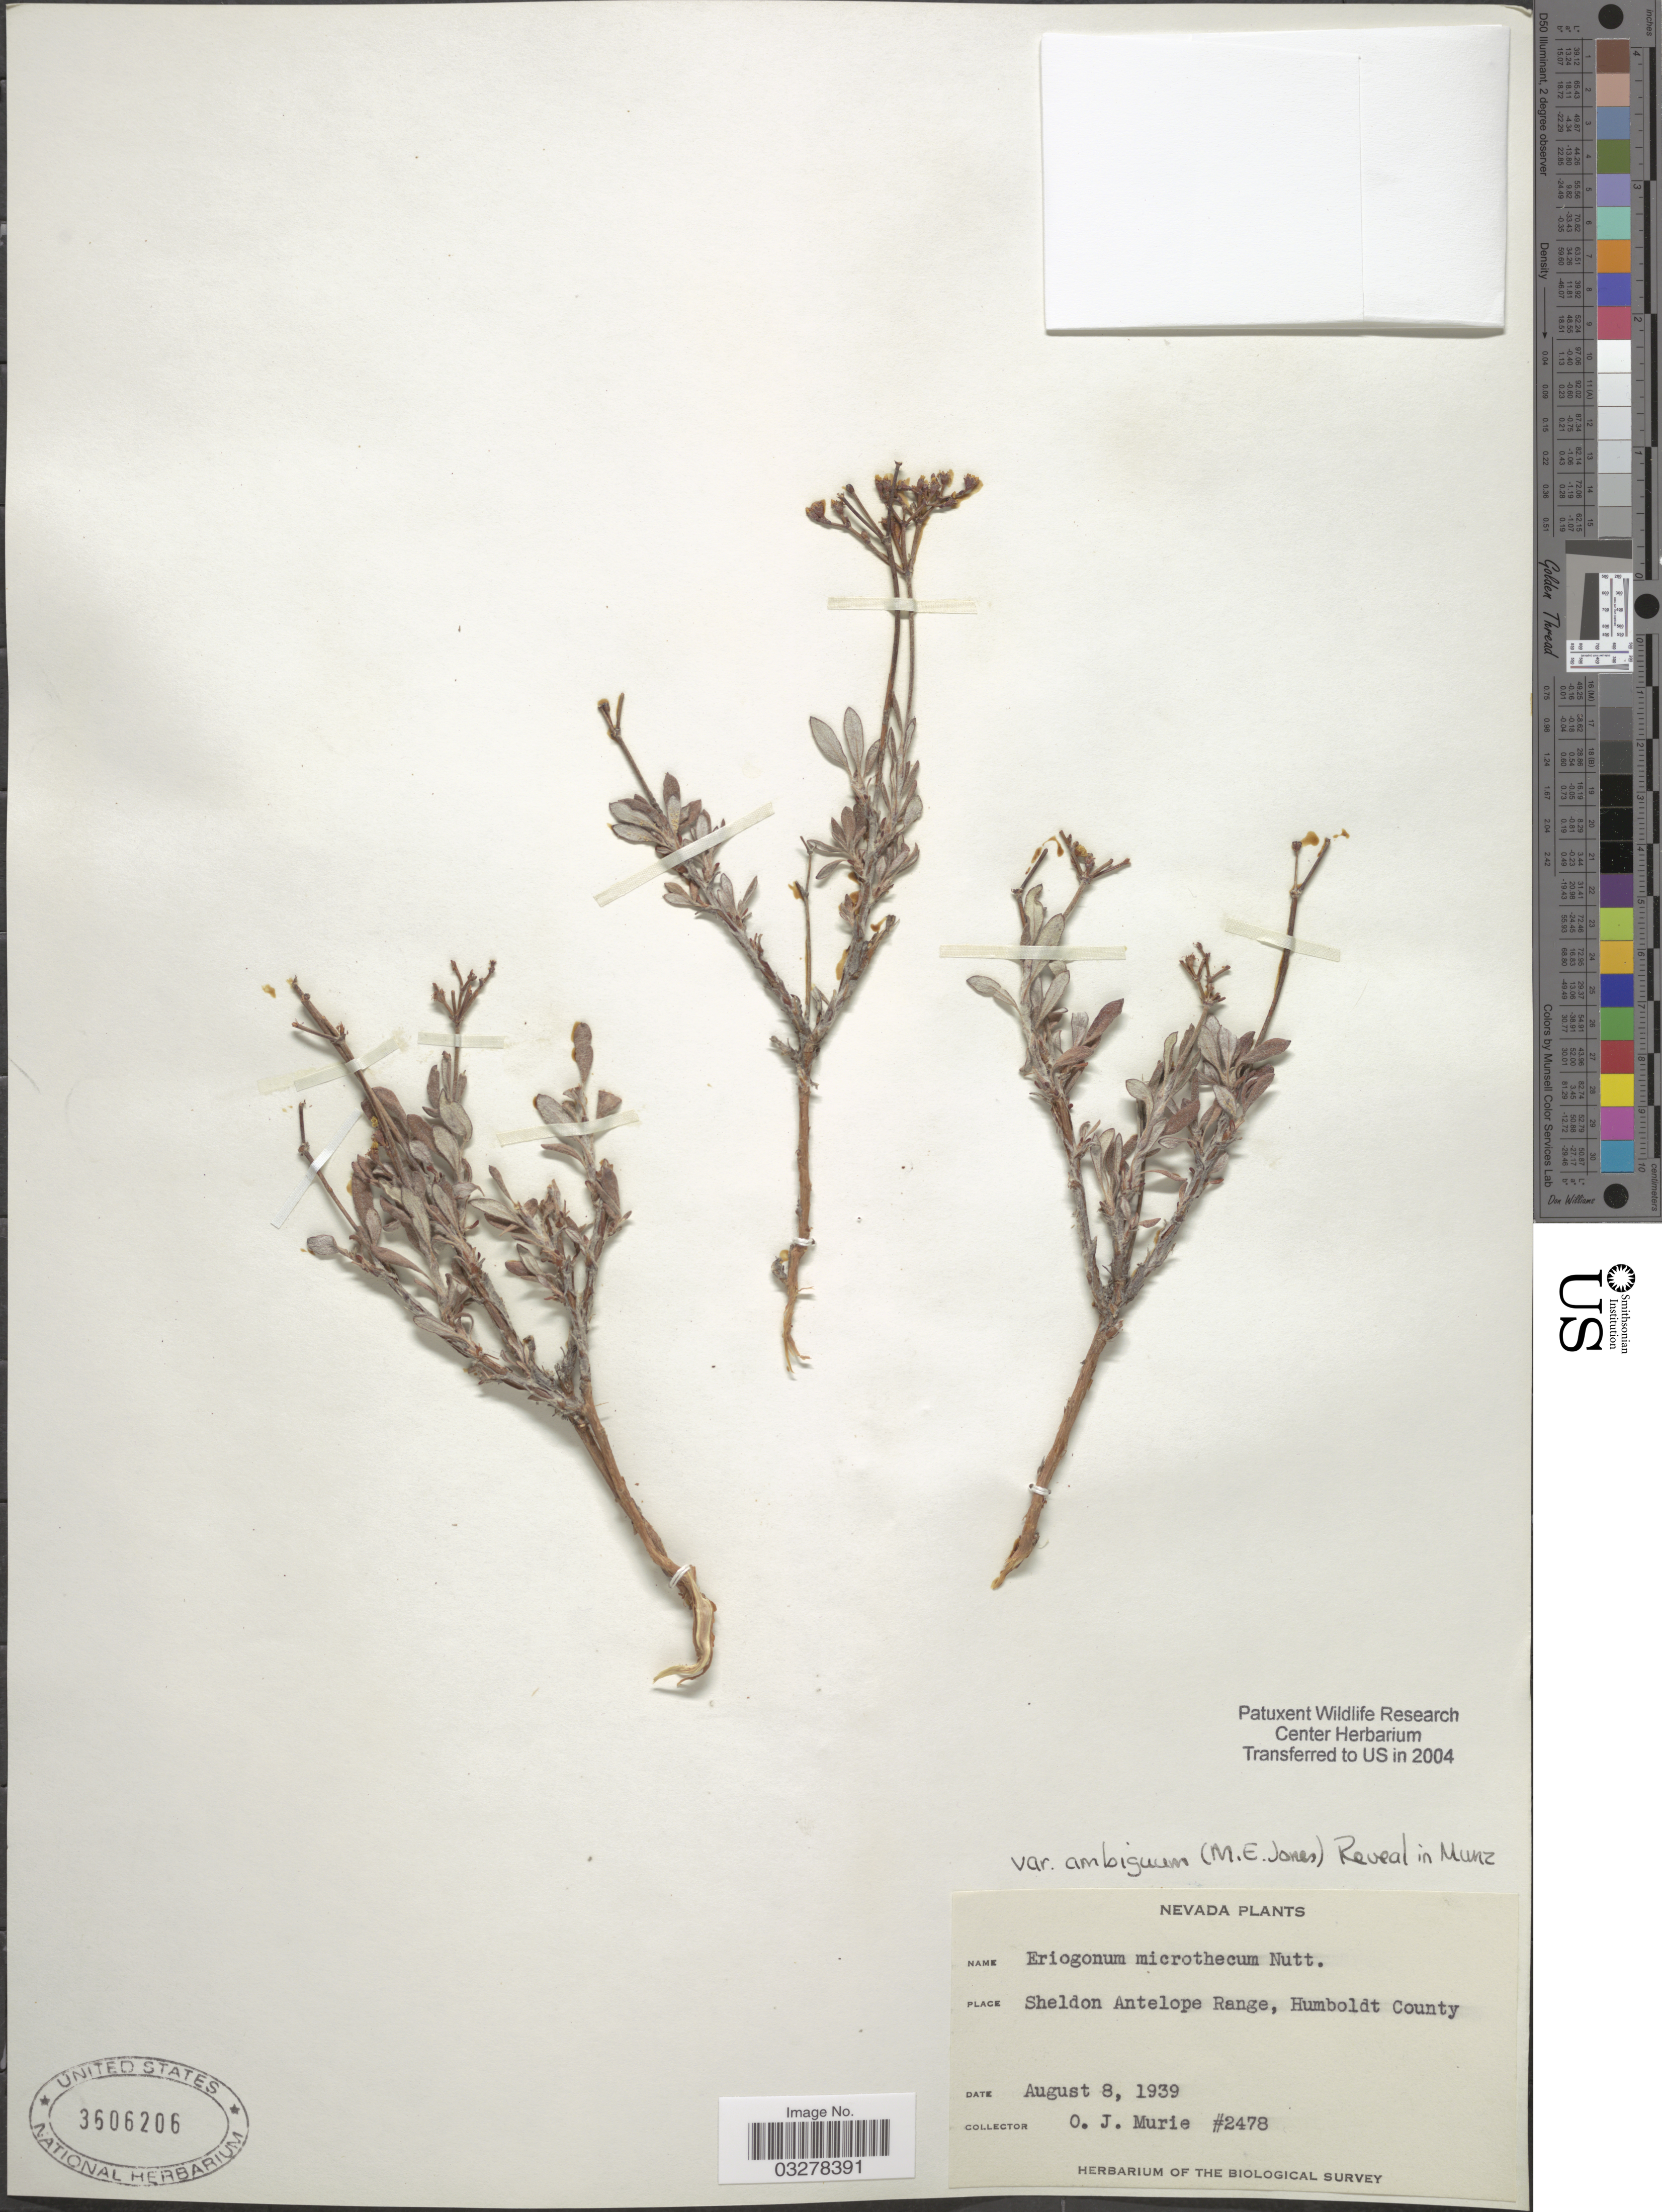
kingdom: Plantae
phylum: Tracheophyta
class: Magnoliopsida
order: Caryophyllales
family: Polygonaceae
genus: Eriogonum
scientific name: Eriogonum microtheca var. ambiguum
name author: (M.E. Jones) Reveal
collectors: O. Murie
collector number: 2478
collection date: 1939-08-08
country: United States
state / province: Nevada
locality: Sheldon Antelope Range, Humboldt County.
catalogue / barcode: US 3606206